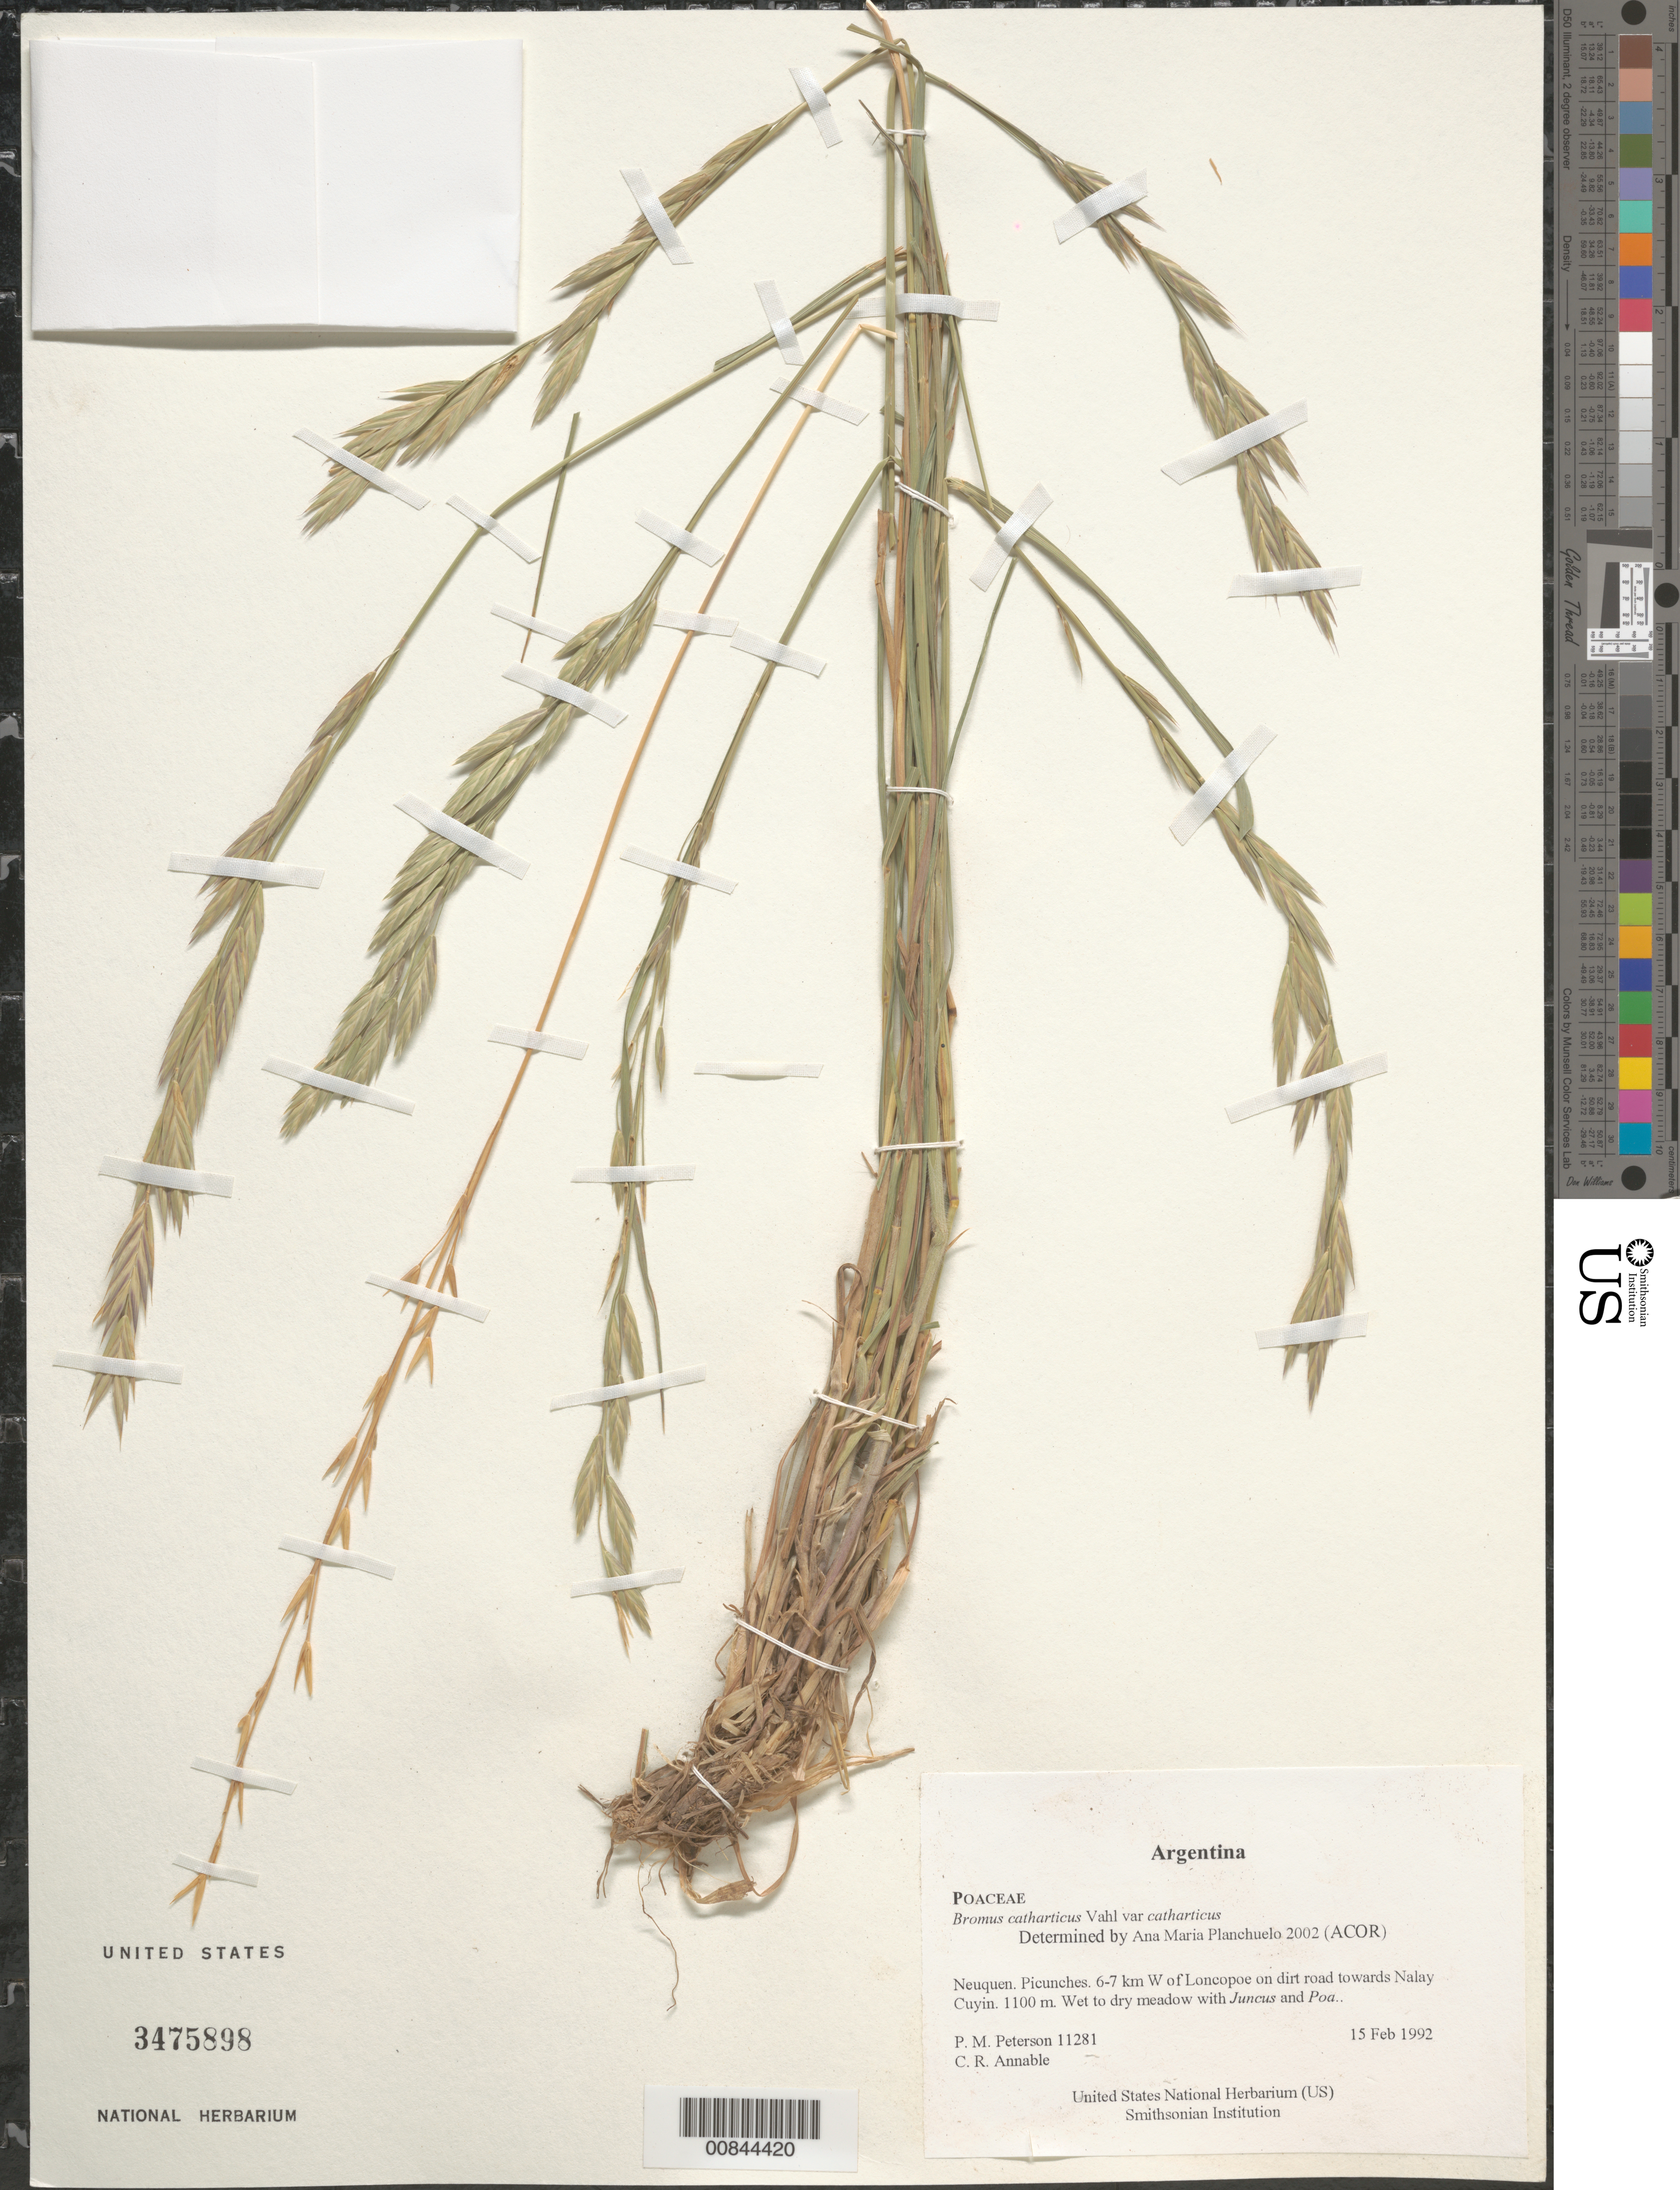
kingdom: Plantae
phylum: Tracheophyta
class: Liliopsida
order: Poales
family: Poaceae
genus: Bromus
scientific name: Bromus catharticus var. catharticus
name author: Vahl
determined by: Planchuelo, A. M.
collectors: P. M. Peterson & C. R. Annable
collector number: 11281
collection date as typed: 15 Feb 1992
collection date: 1992-02-15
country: Argentina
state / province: Neuquen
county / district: Picunches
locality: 6-7 km W of Loncopoe on dirt road towards Nalay Cuyin.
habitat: Wet to dry meadow with Juncus and Poa.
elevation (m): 1100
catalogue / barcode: US 3475898